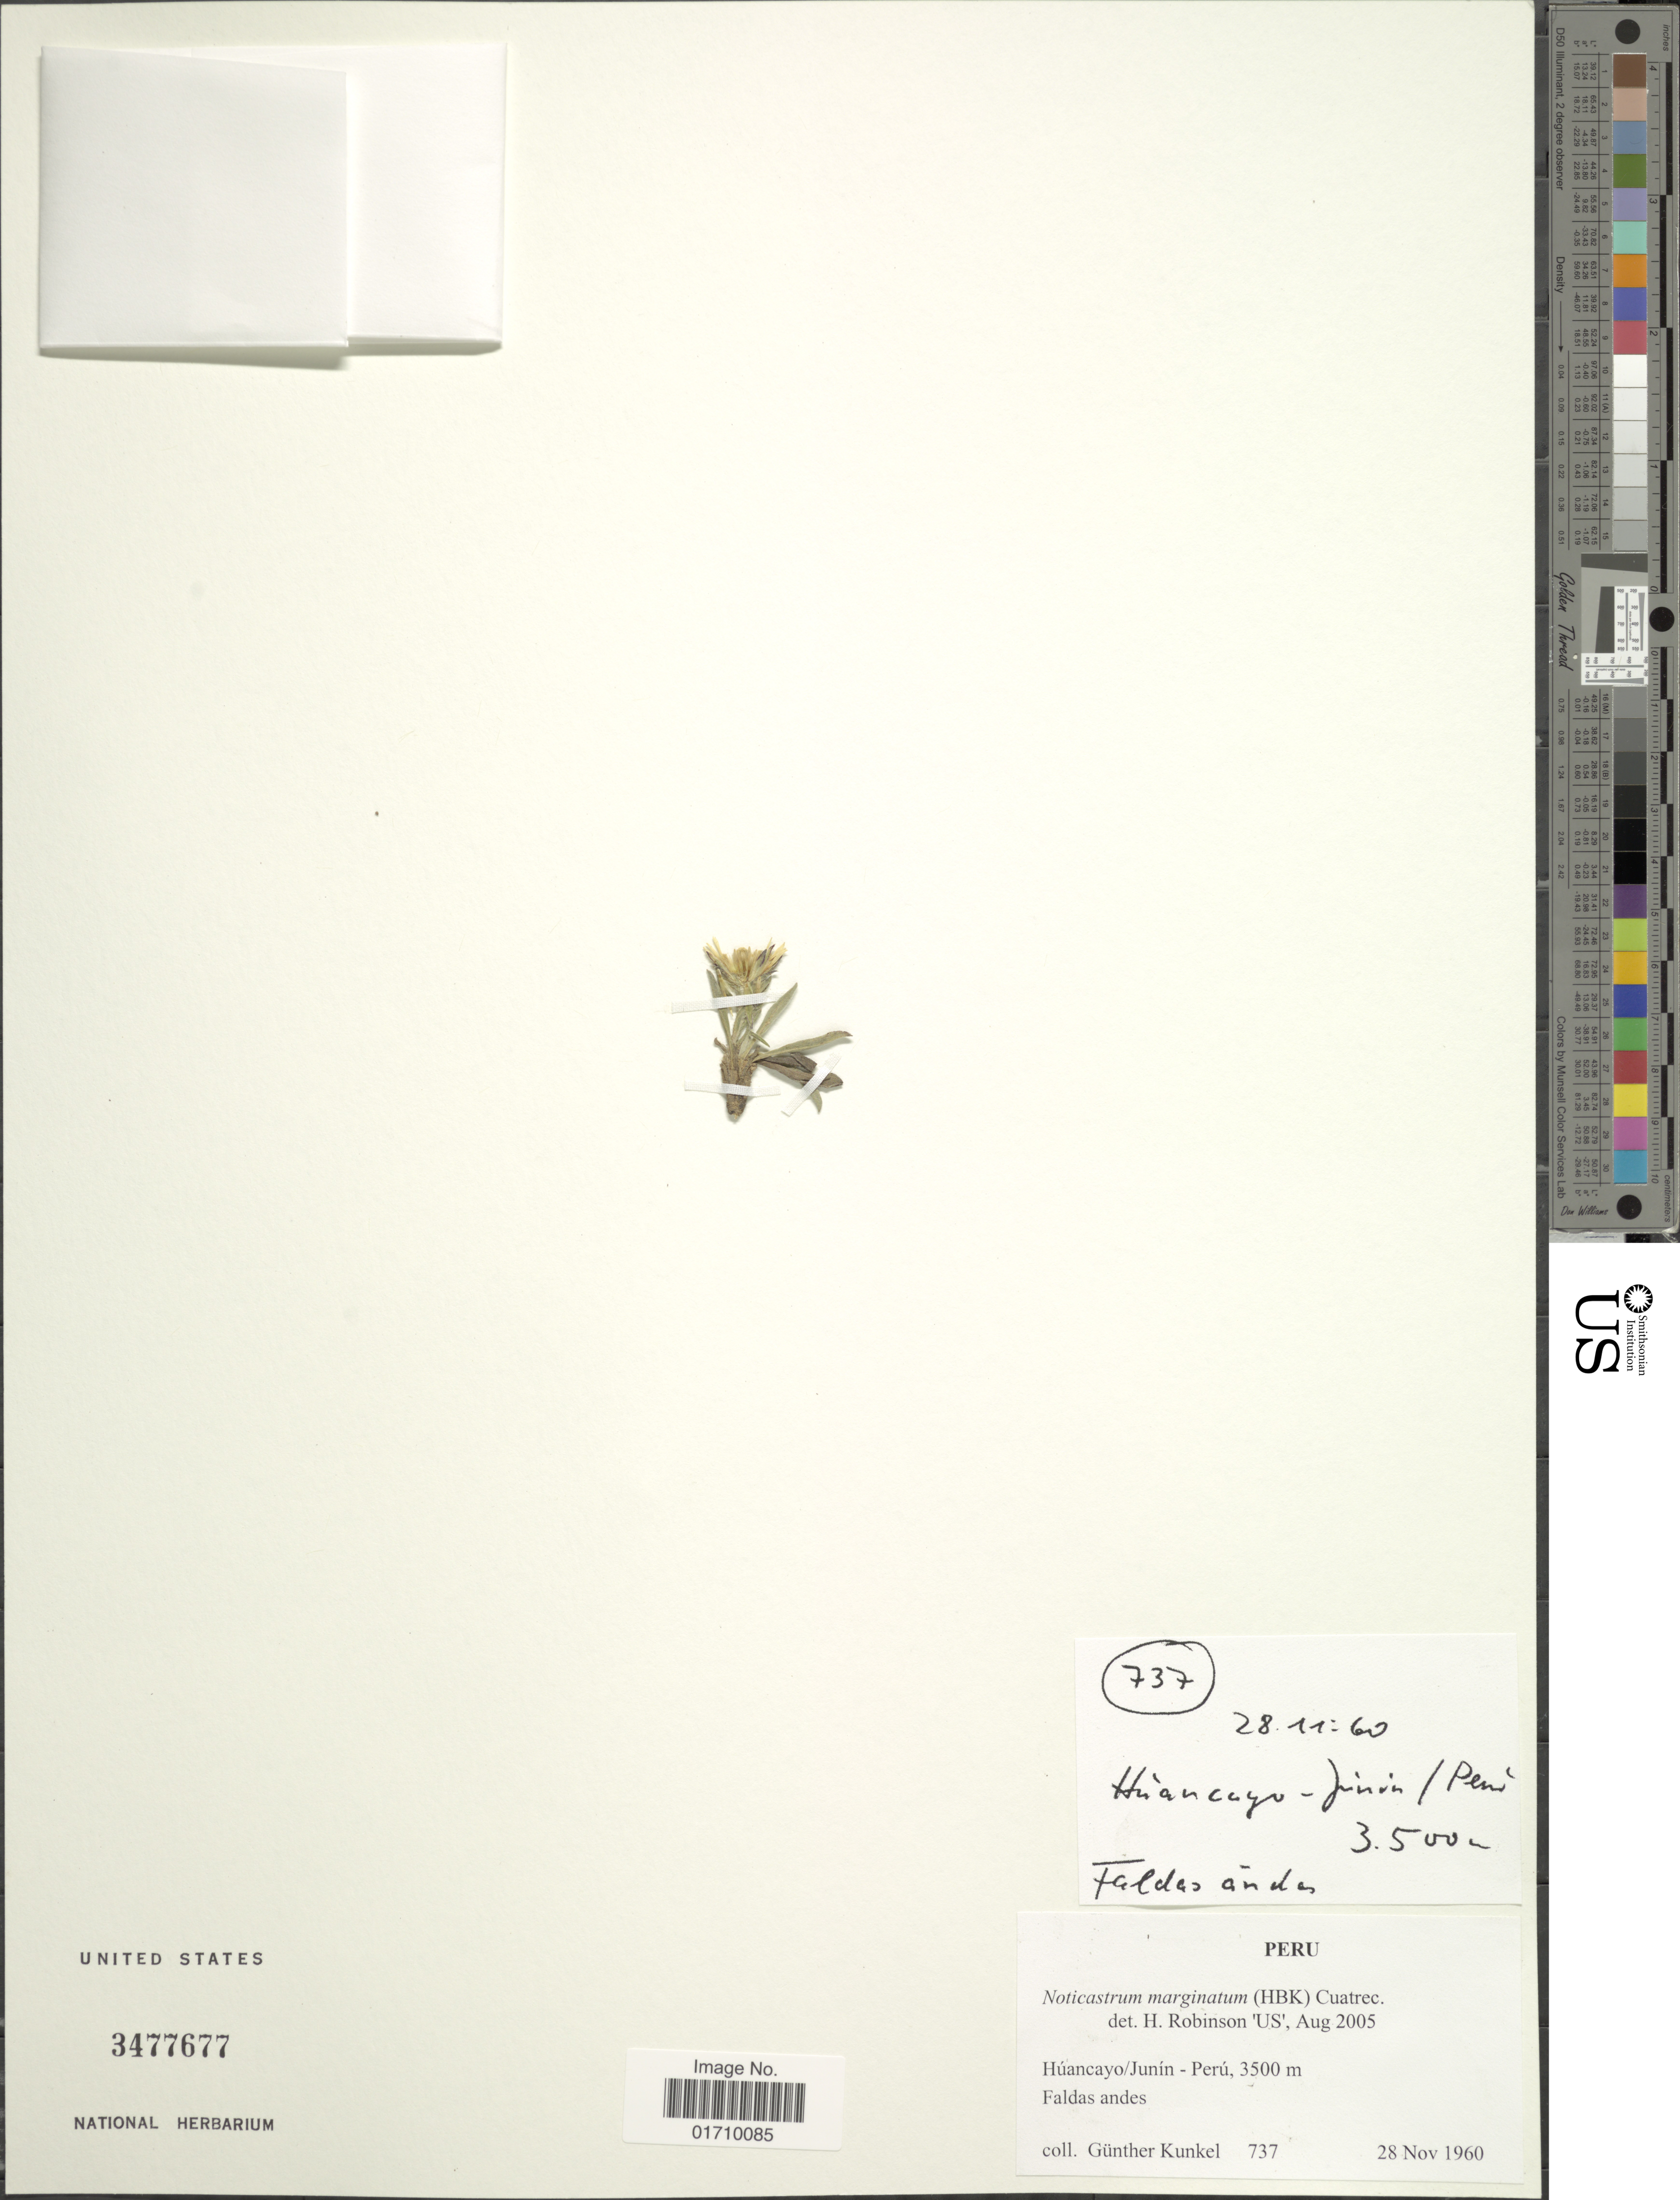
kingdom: Plantae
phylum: Tracheophyta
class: Magnoliopsida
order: Asterales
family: Asteraceae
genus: Noticastrum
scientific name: Noticastrum marginatum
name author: (Kunth) Cuatrec.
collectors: G. Kunkel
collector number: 737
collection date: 1960-11-28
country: Peru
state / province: Junín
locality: Huancayo, Faldas andes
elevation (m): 3500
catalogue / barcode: US 3477677